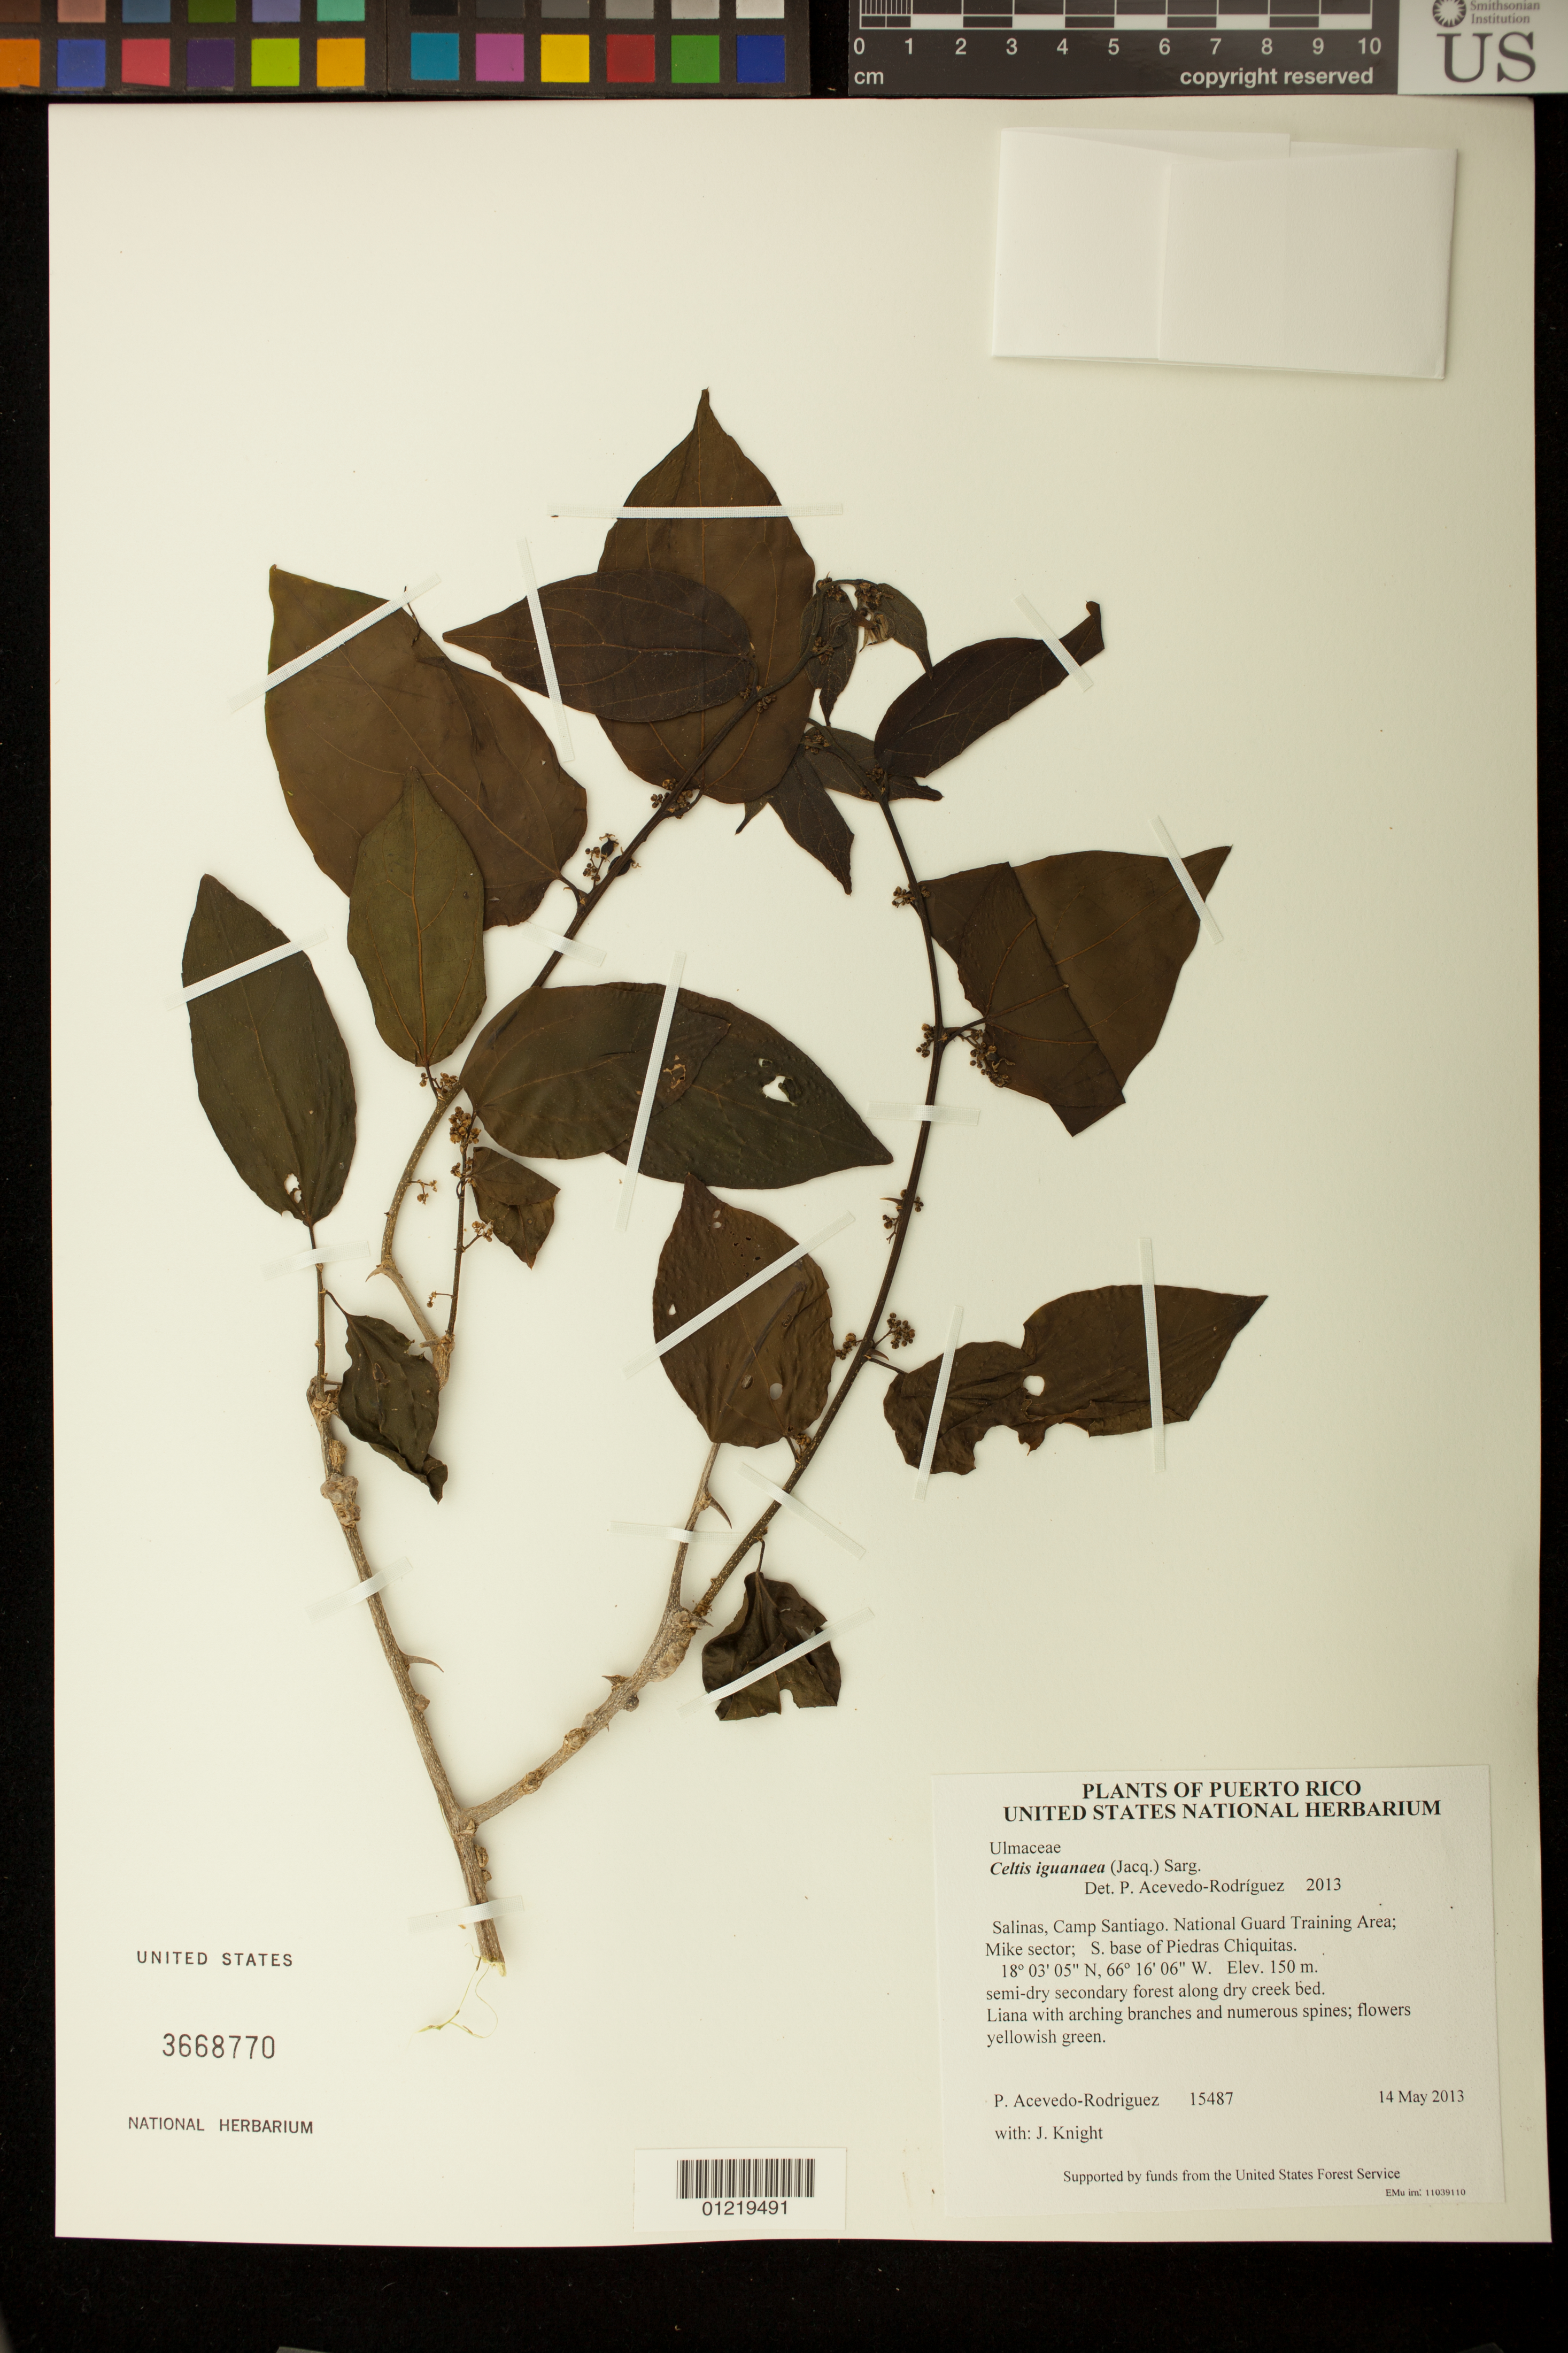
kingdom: Plantae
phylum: Tracheophyta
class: Magnoliopsida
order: Rosales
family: Cannabaceae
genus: Celtis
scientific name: Celtis iguanaea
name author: (Jacq.) Sarg.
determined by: Acevedo-Rodríguez, P., (BOT), Smithsonian Institution - National Museum of Natural History (UNITED STATES)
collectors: P. Acevedo-Rodr. & J. Knight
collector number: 15487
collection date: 2013-05-14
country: Puerto Rico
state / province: Salinas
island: Puerto Rico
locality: Camp Santiago. National Guard Training Area; Mike sector; S. base of Piedras Chiquitas.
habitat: semi-dry secondary forest along dry creek bed.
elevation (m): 150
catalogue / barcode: US 3668770